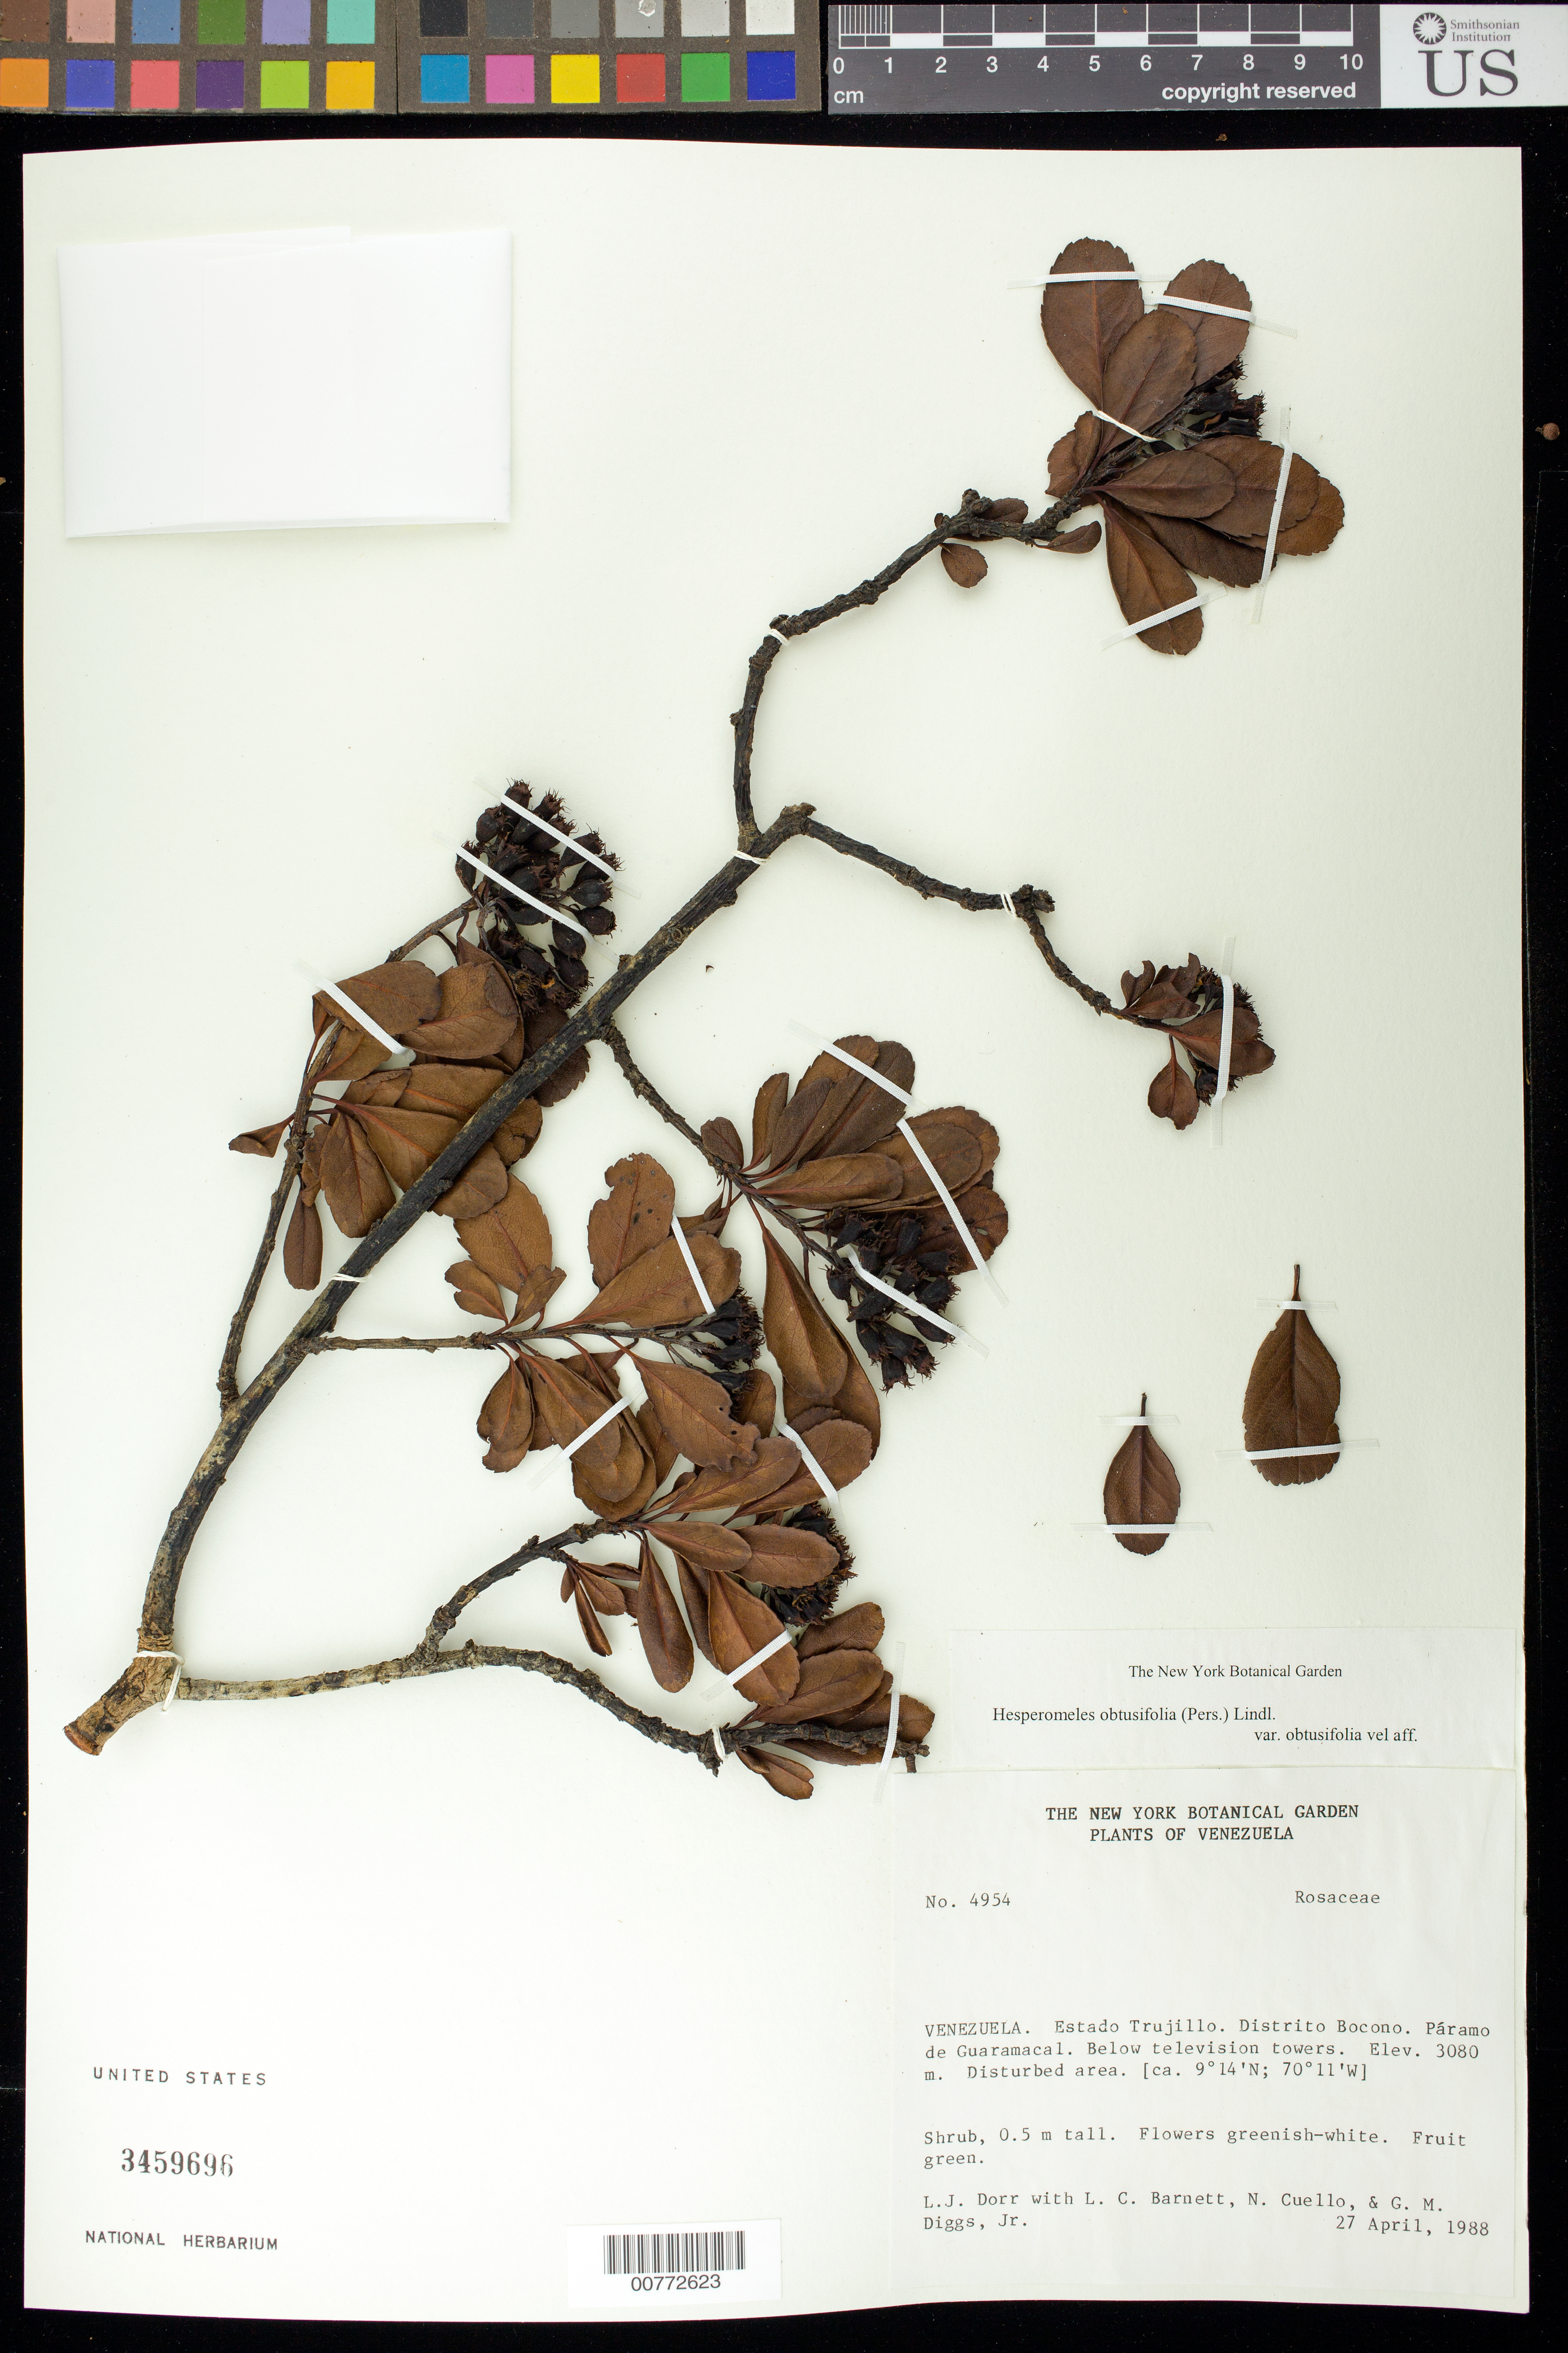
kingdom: Plantae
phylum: Tracheophyta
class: Magnoliopsida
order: Rosales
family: Rosaceae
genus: Hesperomeles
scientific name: Hesperomeles obtusifolia var. obtusifolia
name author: (Pers.) Lindl.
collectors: L. J. Dorr, L. C. Barnett, N. L. Cuello & G. Diggs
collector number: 4954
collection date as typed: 27 Apr 1988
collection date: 1988-04-27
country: Venezuela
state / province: Trujillo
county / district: Boconó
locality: Páramo de Guaramacal, below television towers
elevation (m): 3080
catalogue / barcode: US 3459696